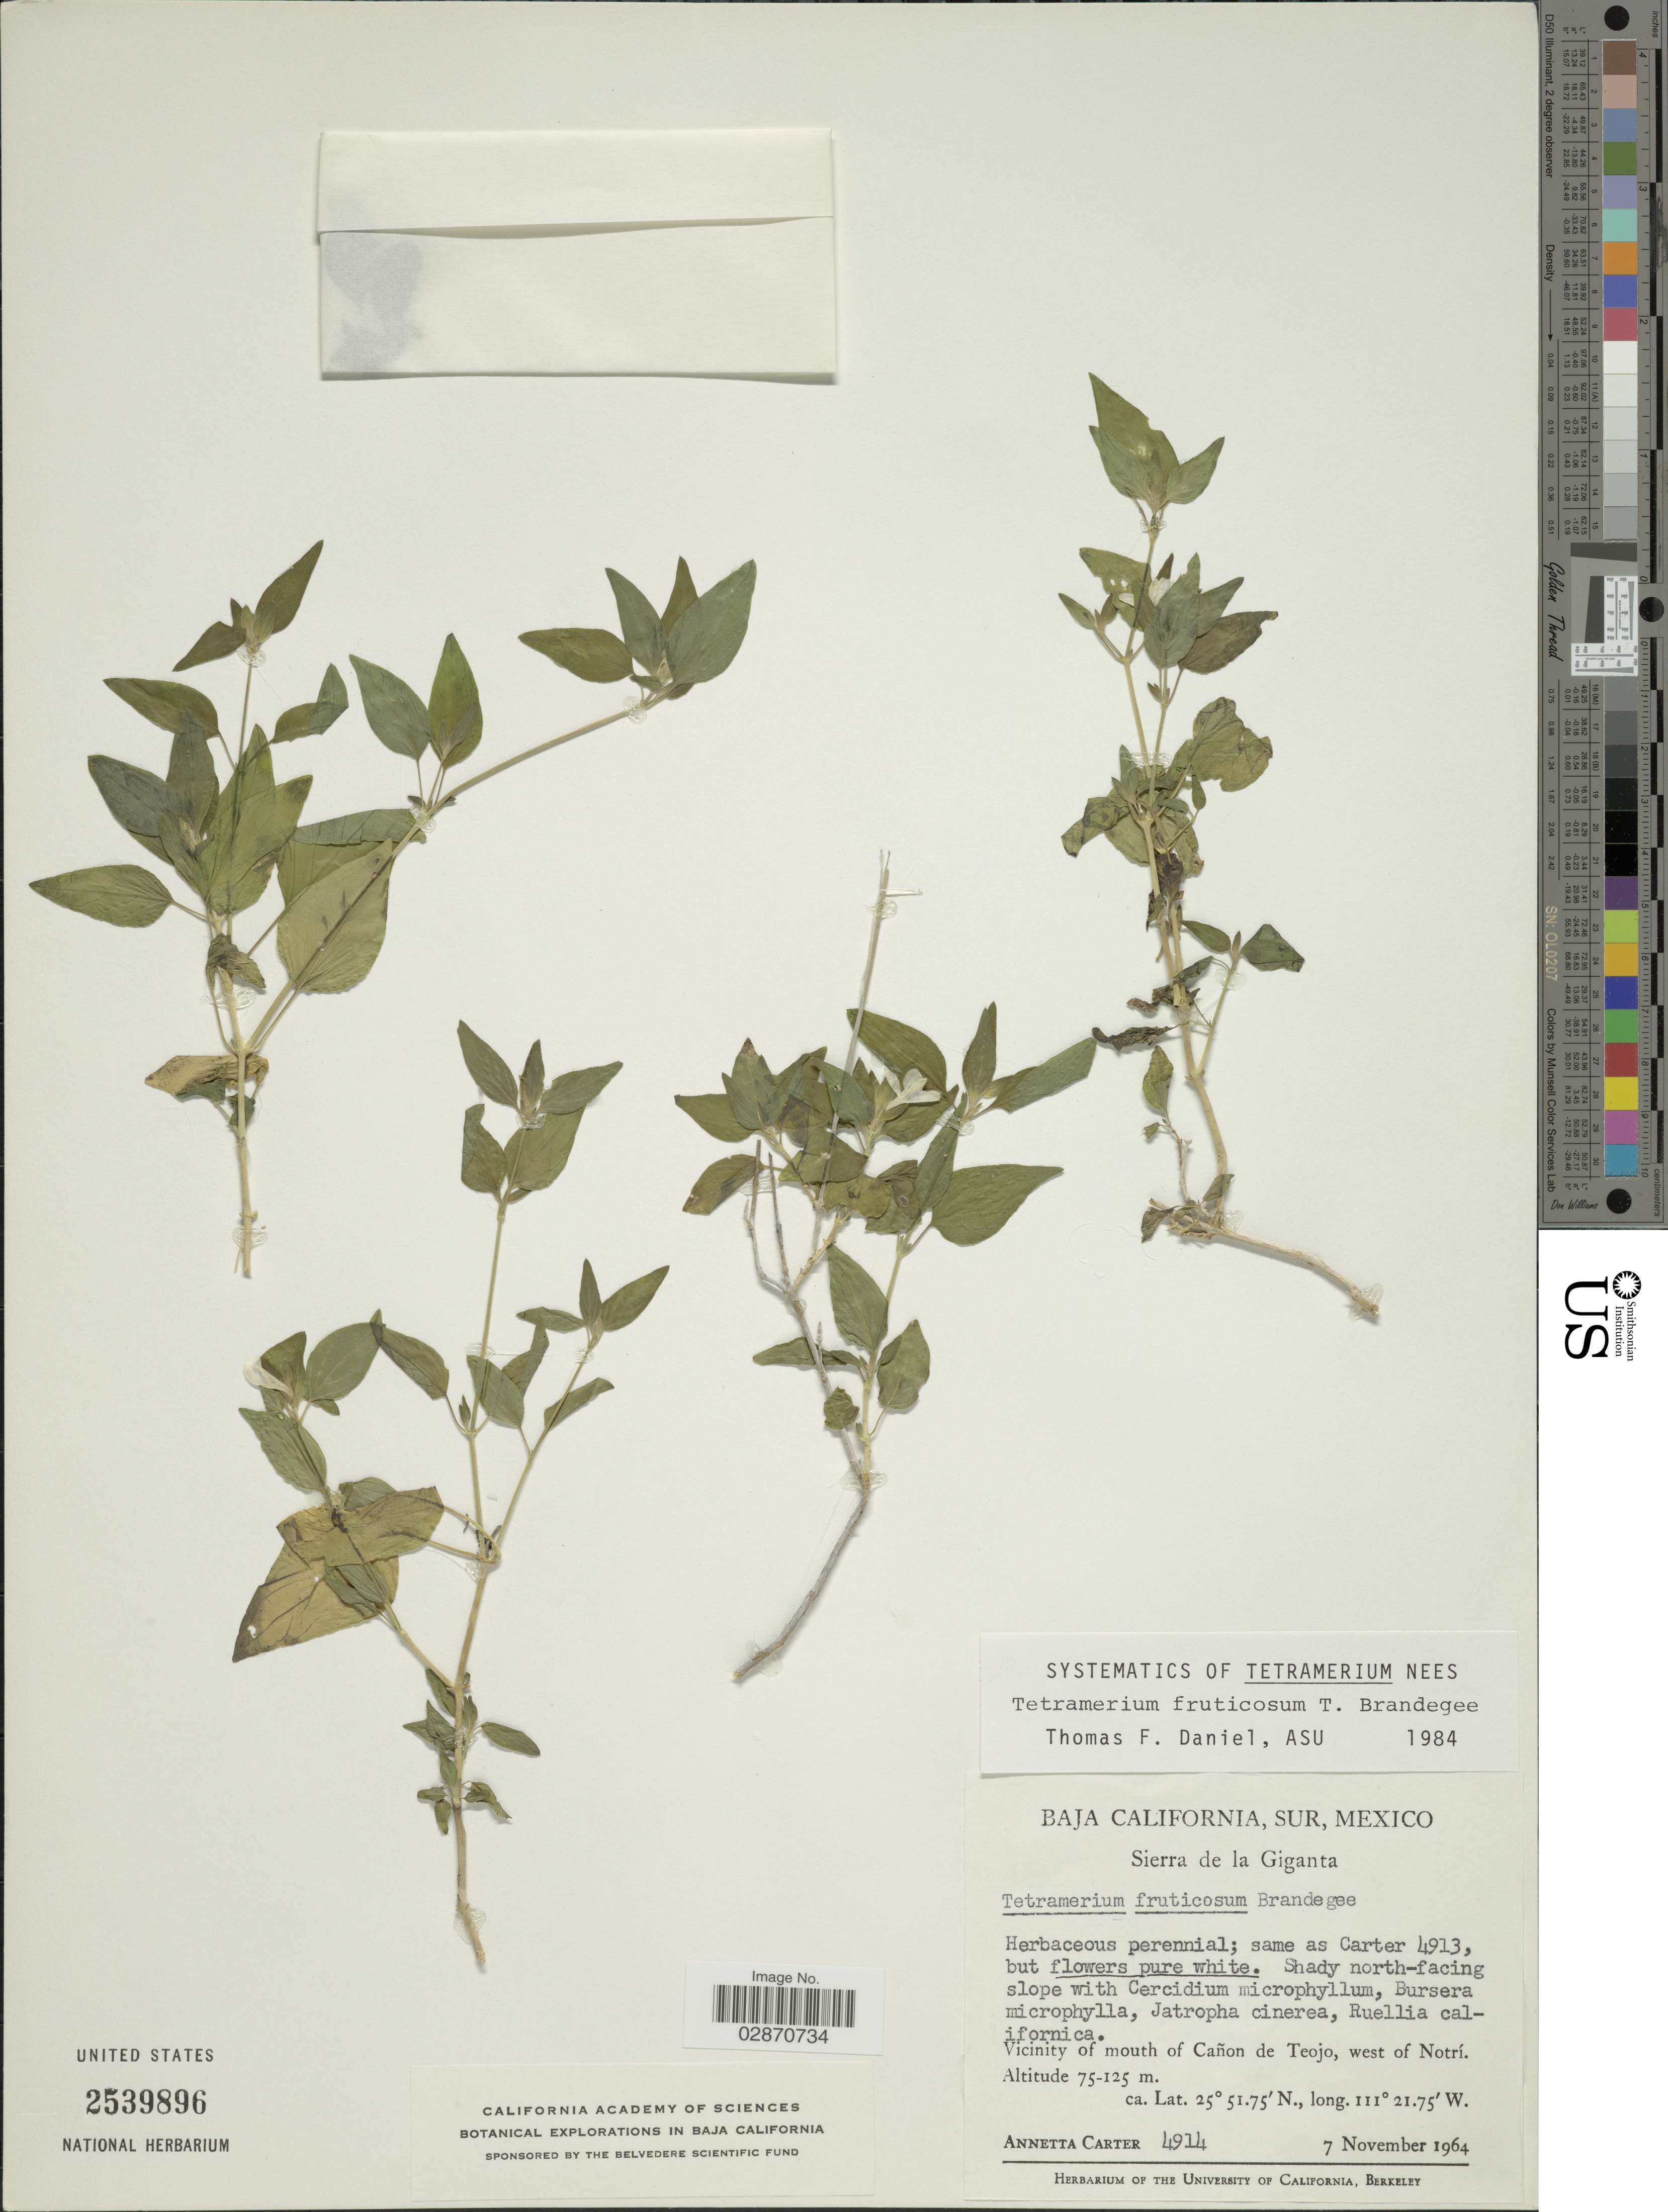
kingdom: Plantae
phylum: Tracheophyta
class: Magnoliopsida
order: Lamiales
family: Acanthaceae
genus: Tetramerium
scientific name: Tetramerium fruticosum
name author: Brandegee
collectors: A. Carter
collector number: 4914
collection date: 1964-11-07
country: Mexico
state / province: Baja California Sur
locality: Sierra de la Giganta. Vicinity of mouth of Cañon de Teojo, west of Notrí.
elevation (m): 75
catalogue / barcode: US 2539896